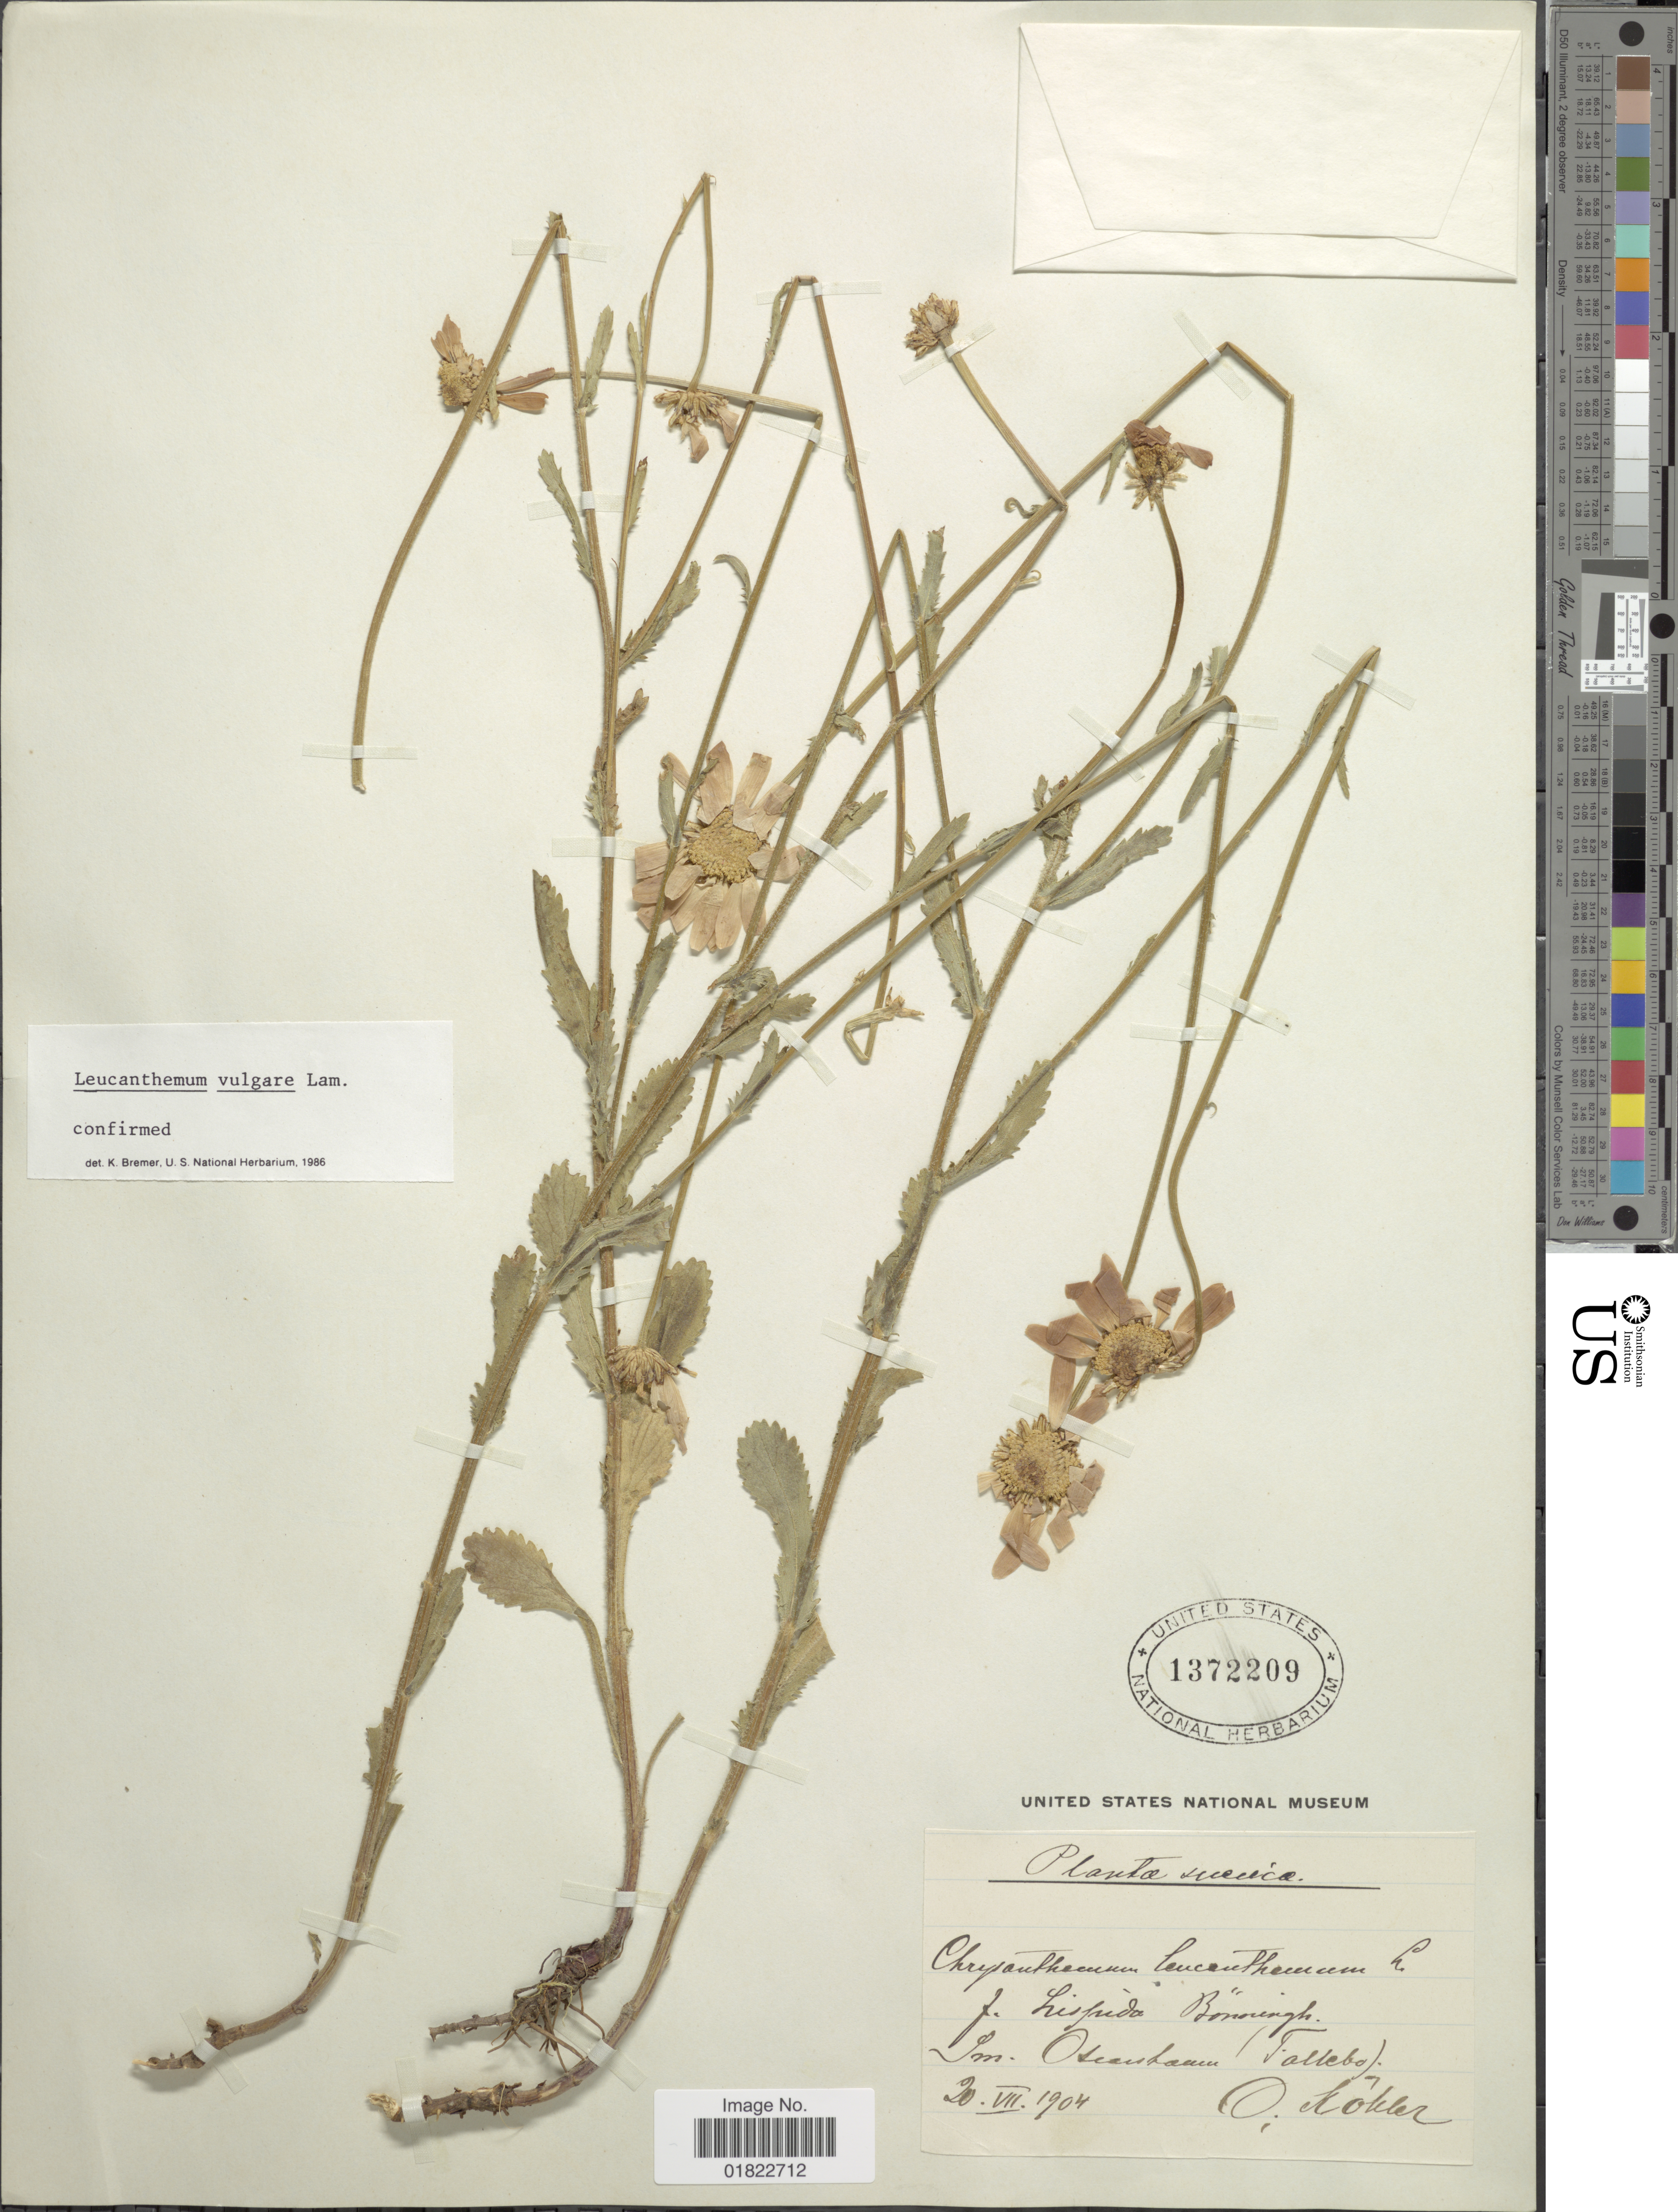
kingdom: Plantae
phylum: Tracheophyta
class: Magnoliopsida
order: Asterales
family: Asteraceae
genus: Leucanthemum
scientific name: Leucanthemum vulgare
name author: Lam.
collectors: O. Köhler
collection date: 1904-08-20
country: Sweden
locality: Suecica, Im Oskarshamn (Tallebo).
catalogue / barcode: US 1372209